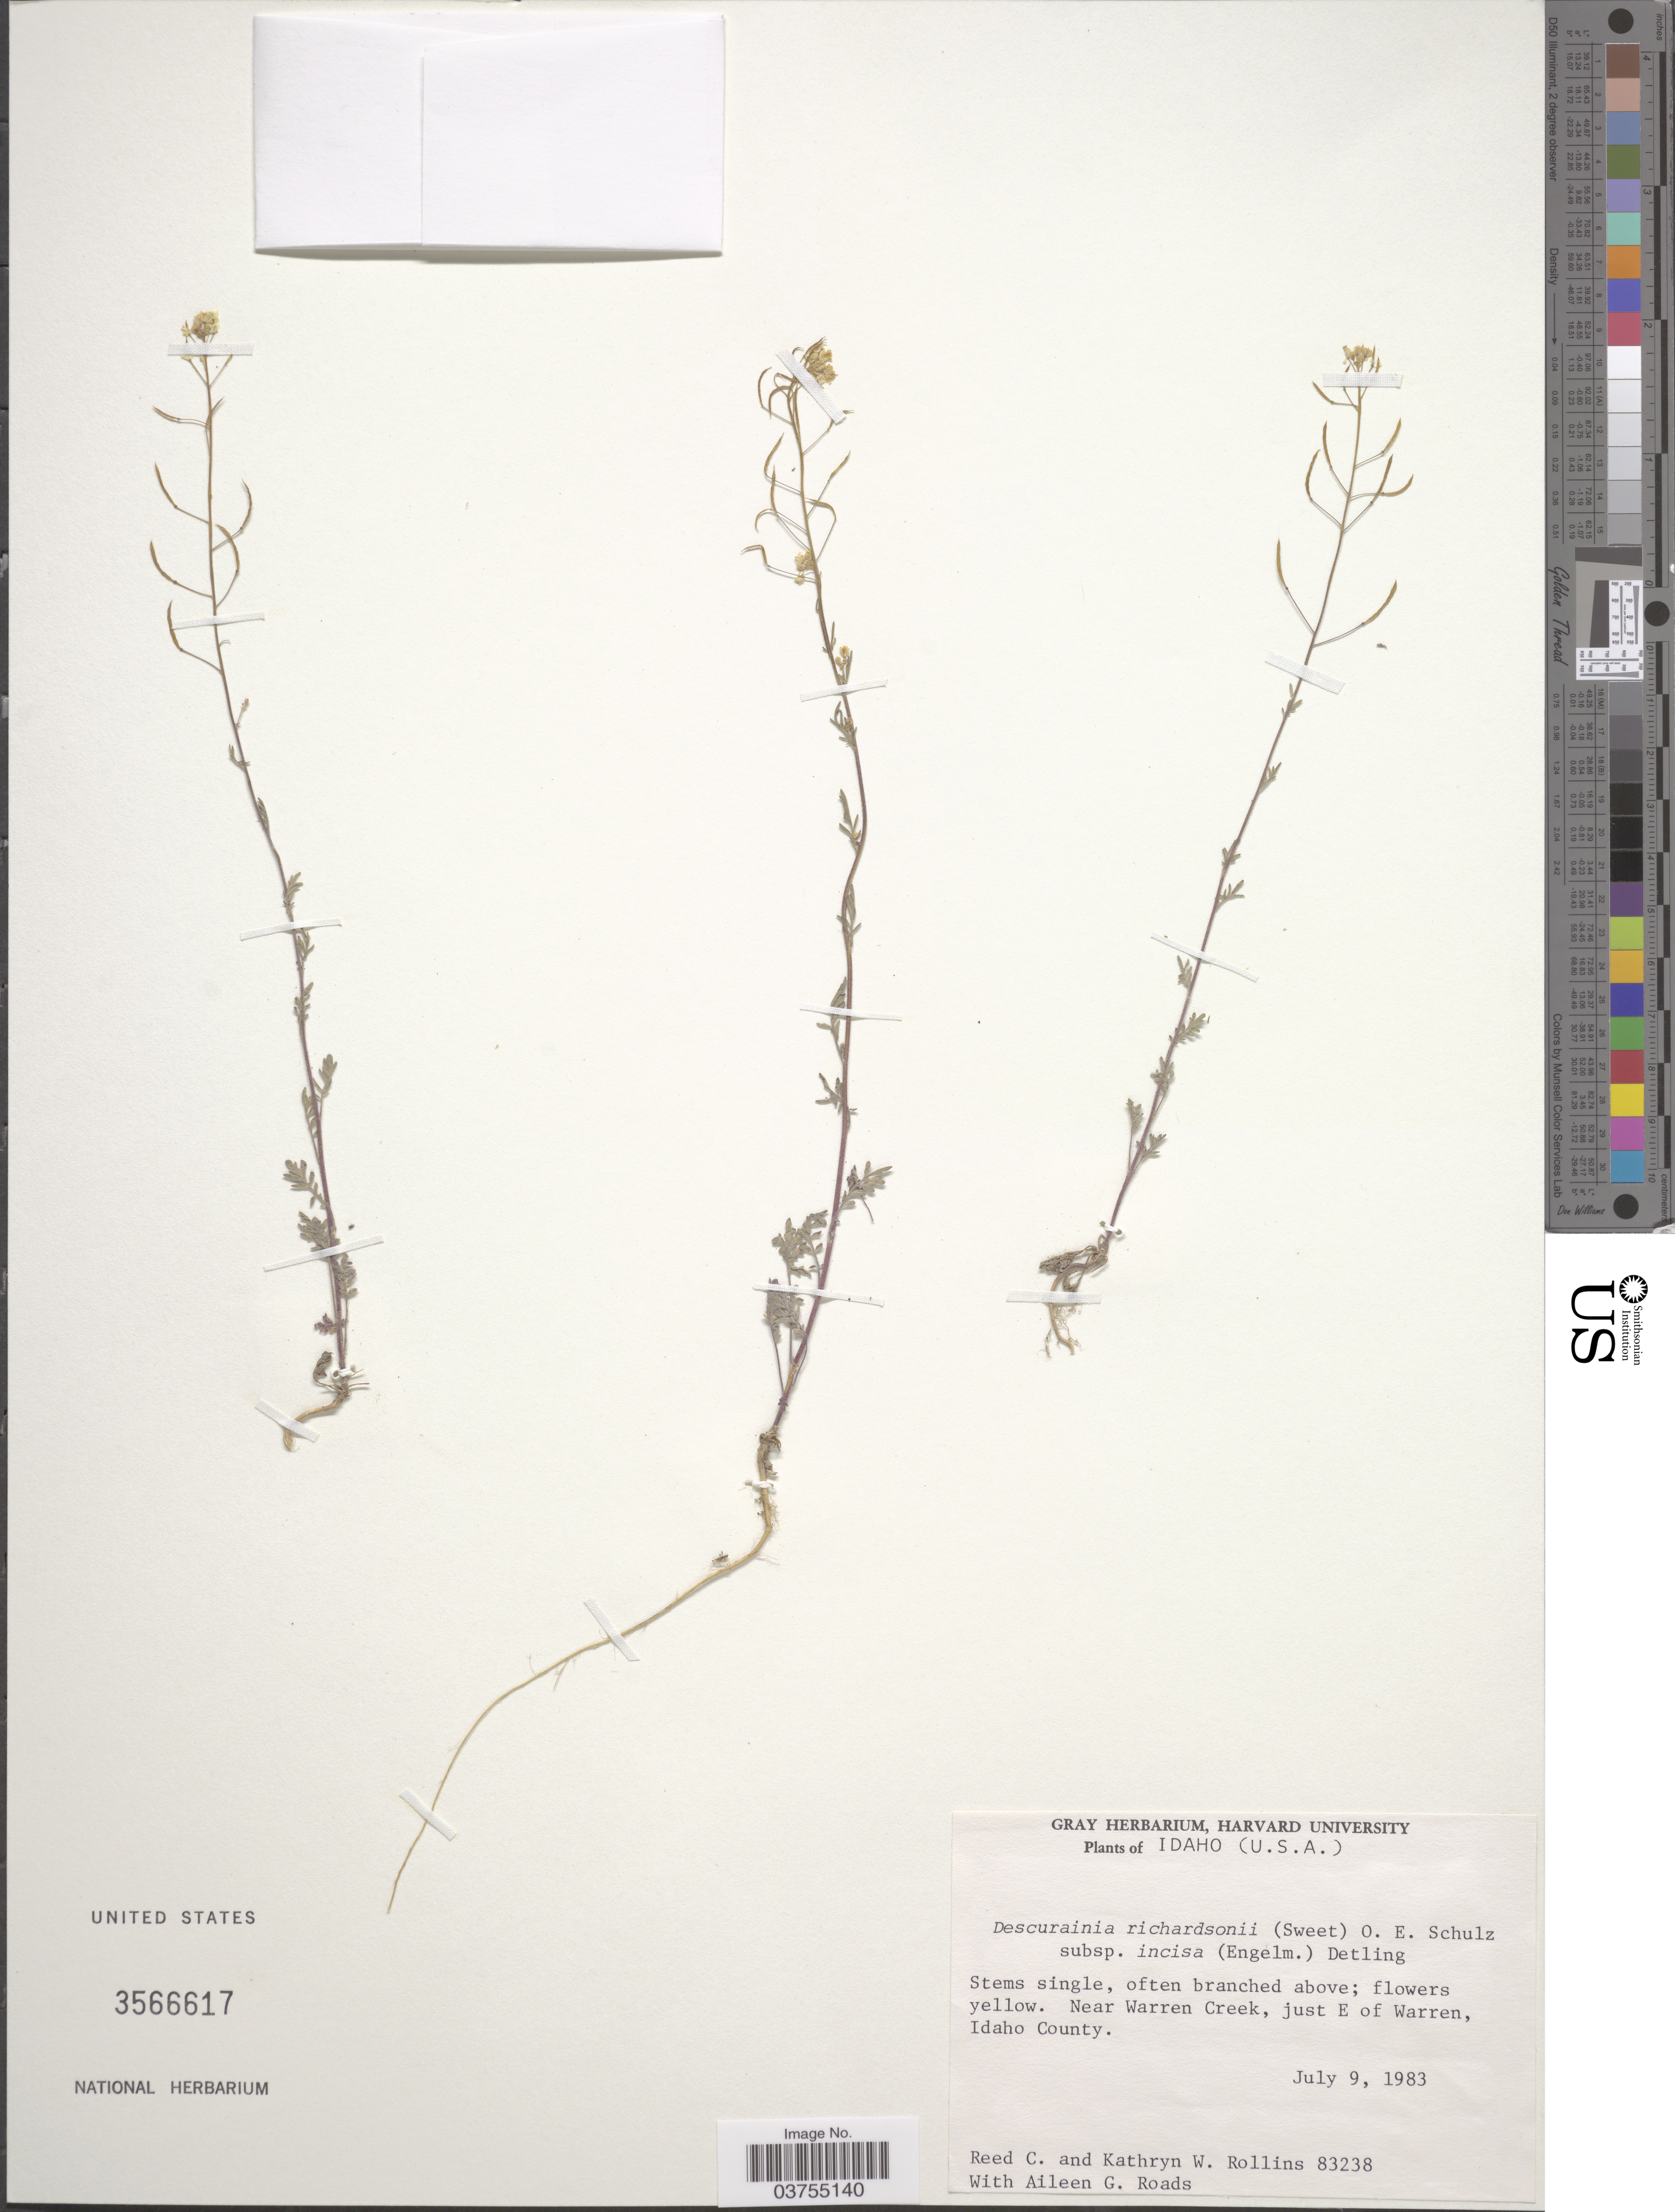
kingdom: Plantae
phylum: Tracheophyta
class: Magnoliopsida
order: Brassicales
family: Brassicaceae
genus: Descurainia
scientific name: Descurainia richardsonii subsp. incisa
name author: (Engelm. ex A. Gray) Detling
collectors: R. C. Rollins, K. W. Rollins & A. Roads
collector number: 83238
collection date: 1983-07-09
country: United States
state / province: Idaho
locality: Near Warren Creek, just E of Warren, Idaho County.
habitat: near creek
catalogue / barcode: US 3566617